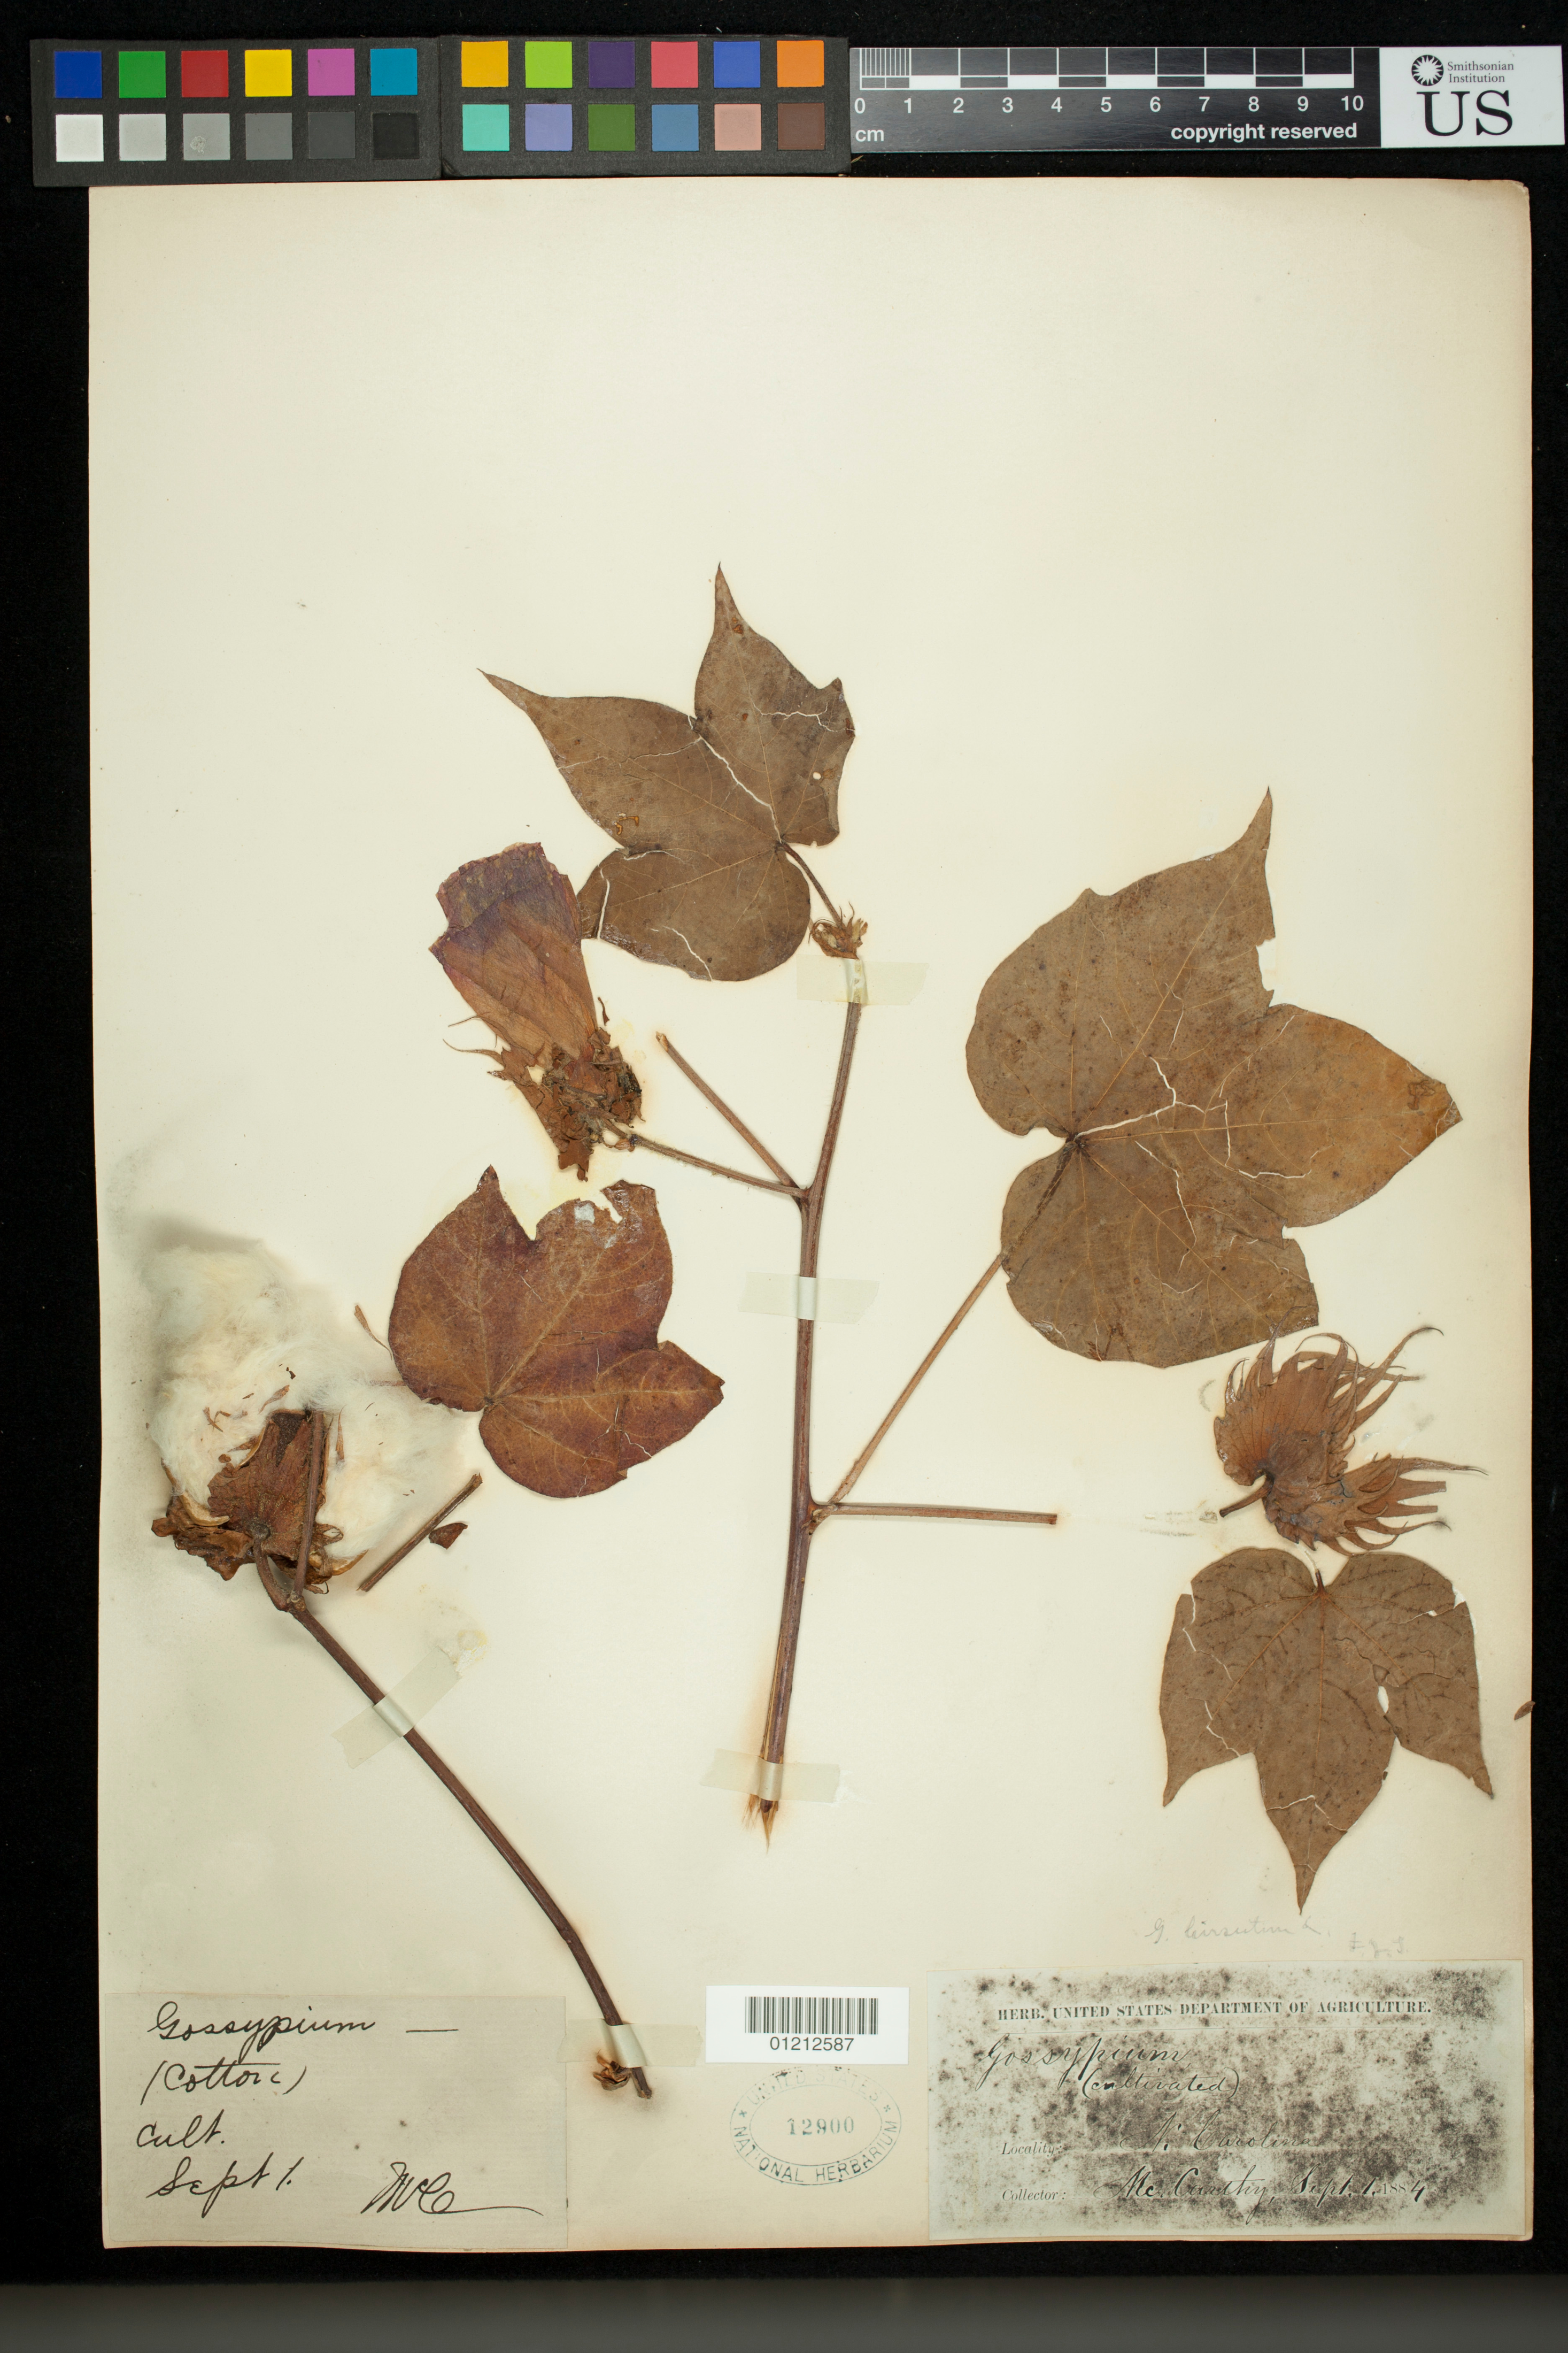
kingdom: Plantae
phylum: Tracheophyta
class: Magnoliopsida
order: Malvales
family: Malvaceae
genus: Gossypium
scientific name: Gossypium hirsutum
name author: L.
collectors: -. McCarthy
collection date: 1884-09-01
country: United States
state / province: North Carolina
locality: N. Carolina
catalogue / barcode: US 12900